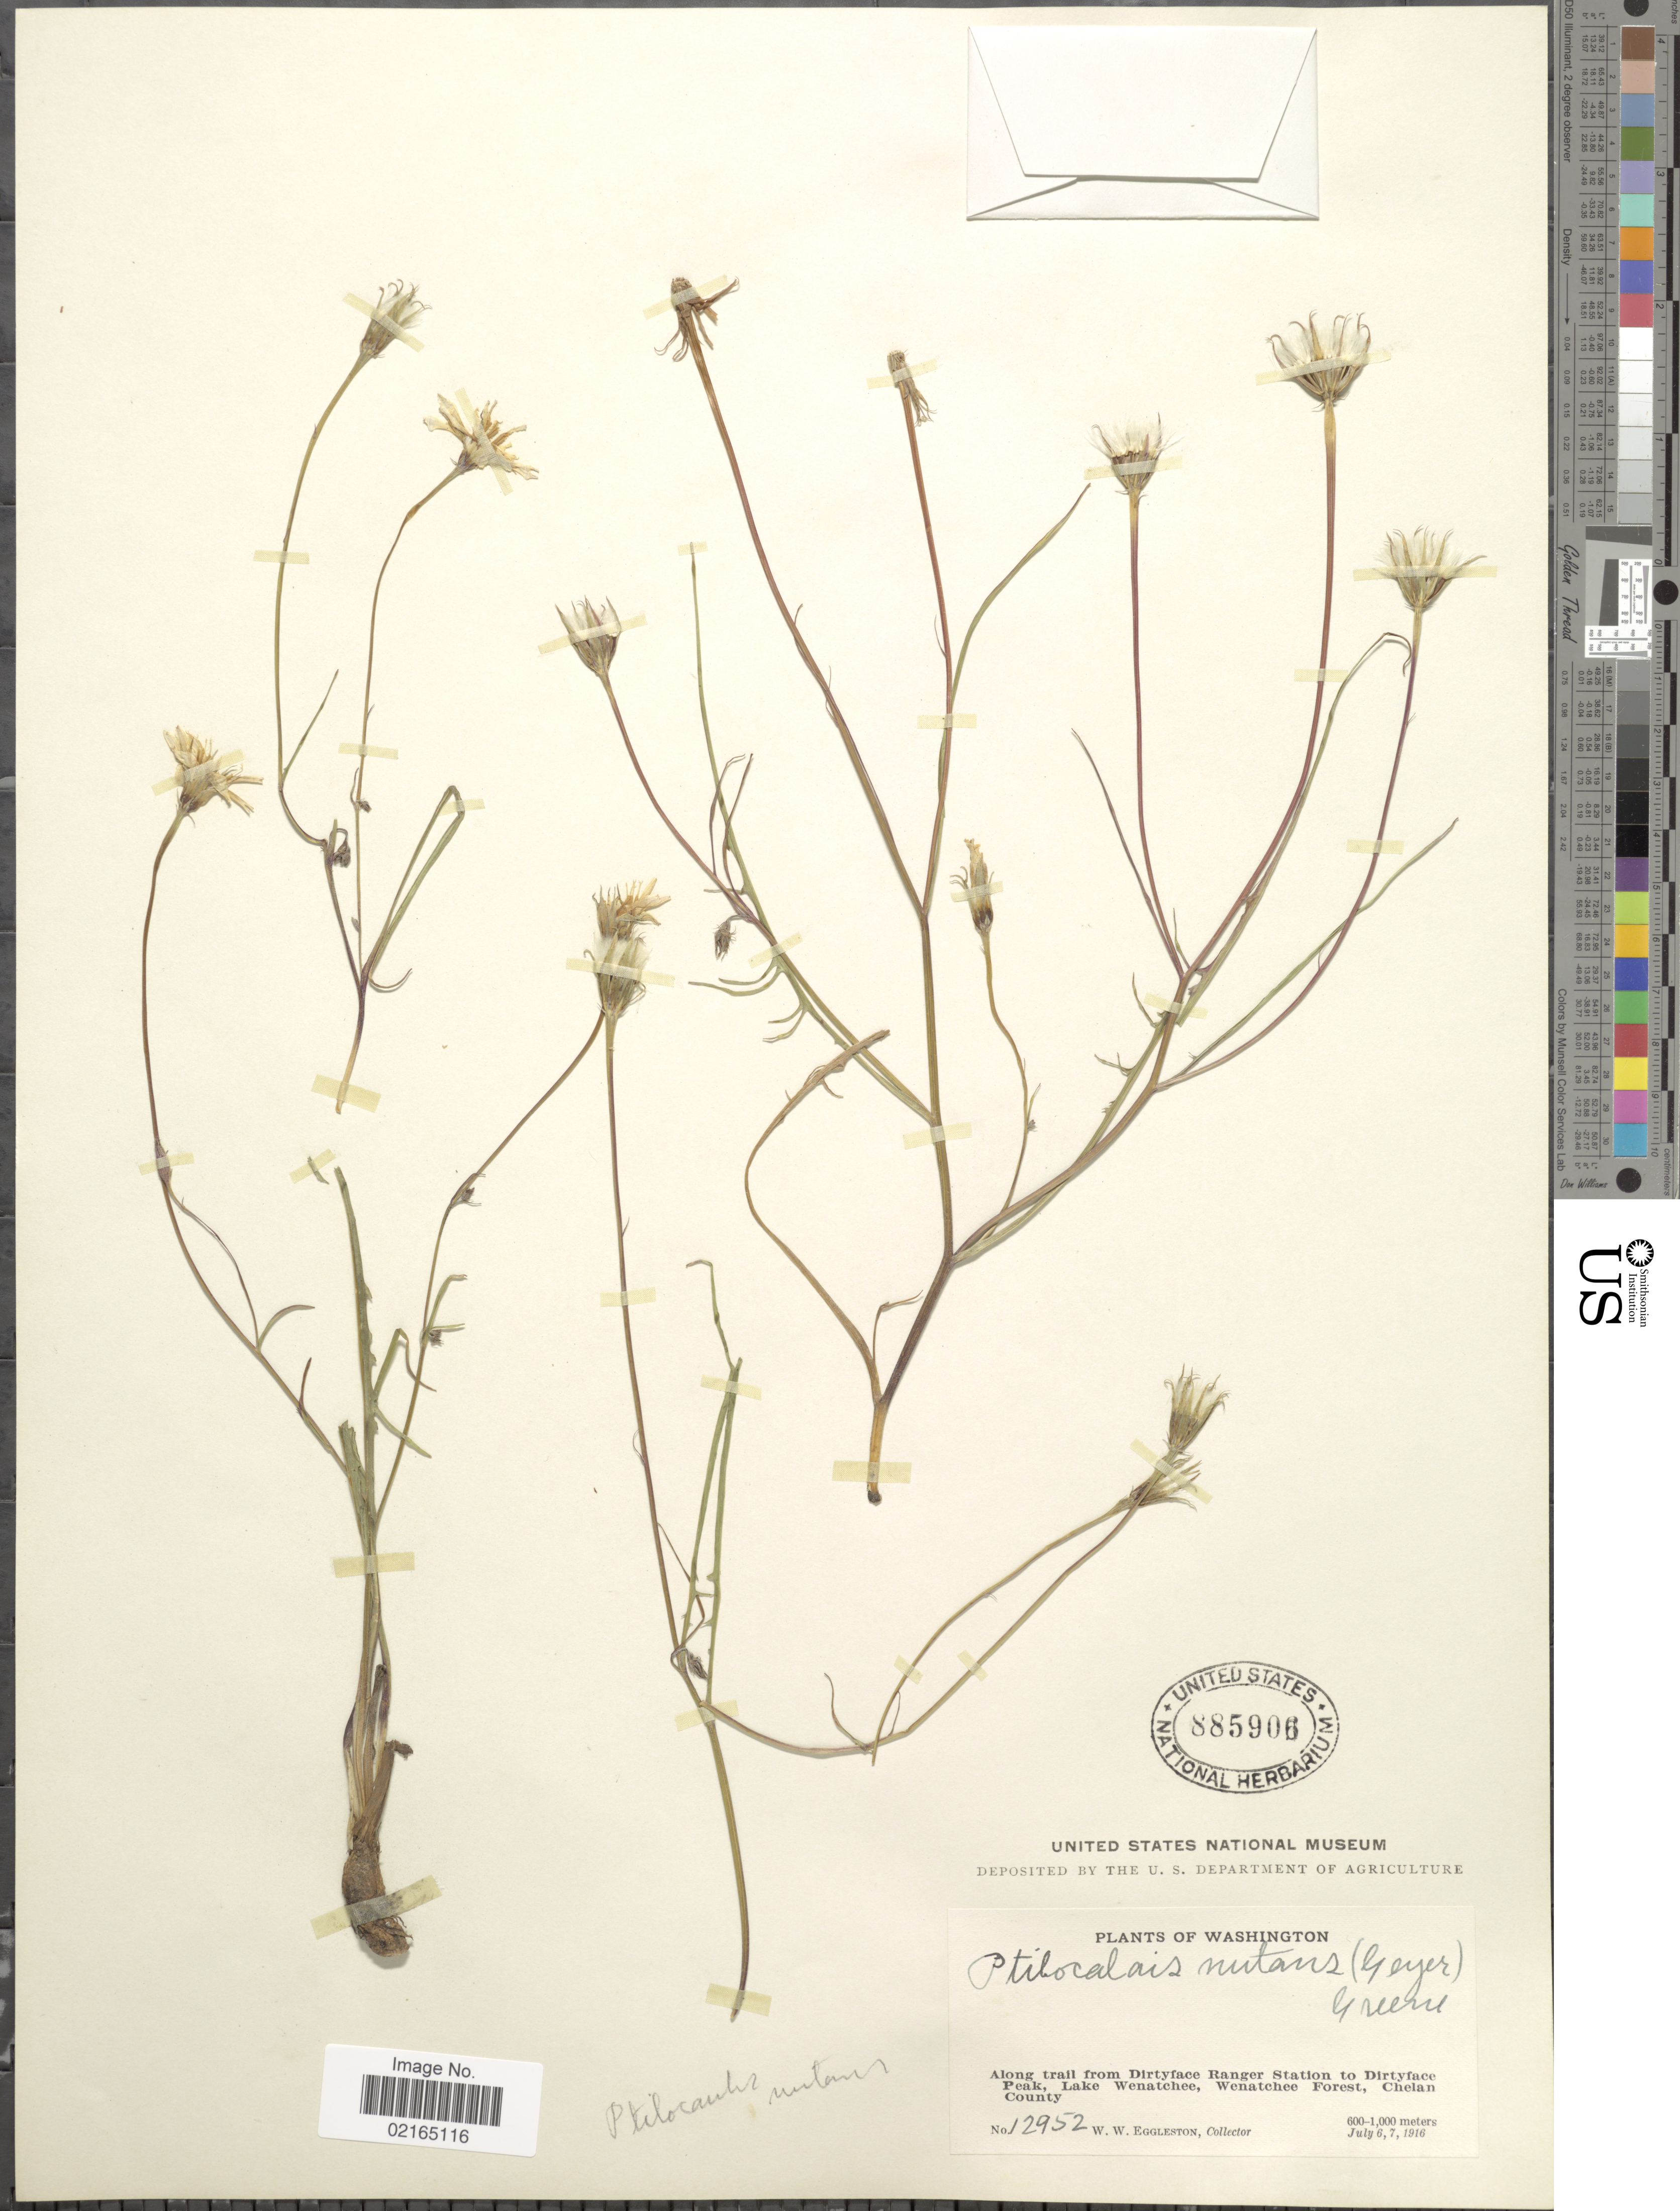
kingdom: Plantae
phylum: Tracheophyta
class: Magnoliopsida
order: Asterales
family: Asteraceae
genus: Microseris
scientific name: Microseris nutans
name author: (Hook.) Sch. Bip.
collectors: W. W. Eggleston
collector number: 12952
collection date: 1916-07-06/1916-07-07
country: United States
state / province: Washington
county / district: Chelan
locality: Along trail from Dirtyface Ranger Station to Dirtyface Peak, Lake Wenatchee, Wenatchee Forest, Chelan County.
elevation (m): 600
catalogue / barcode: US 885906